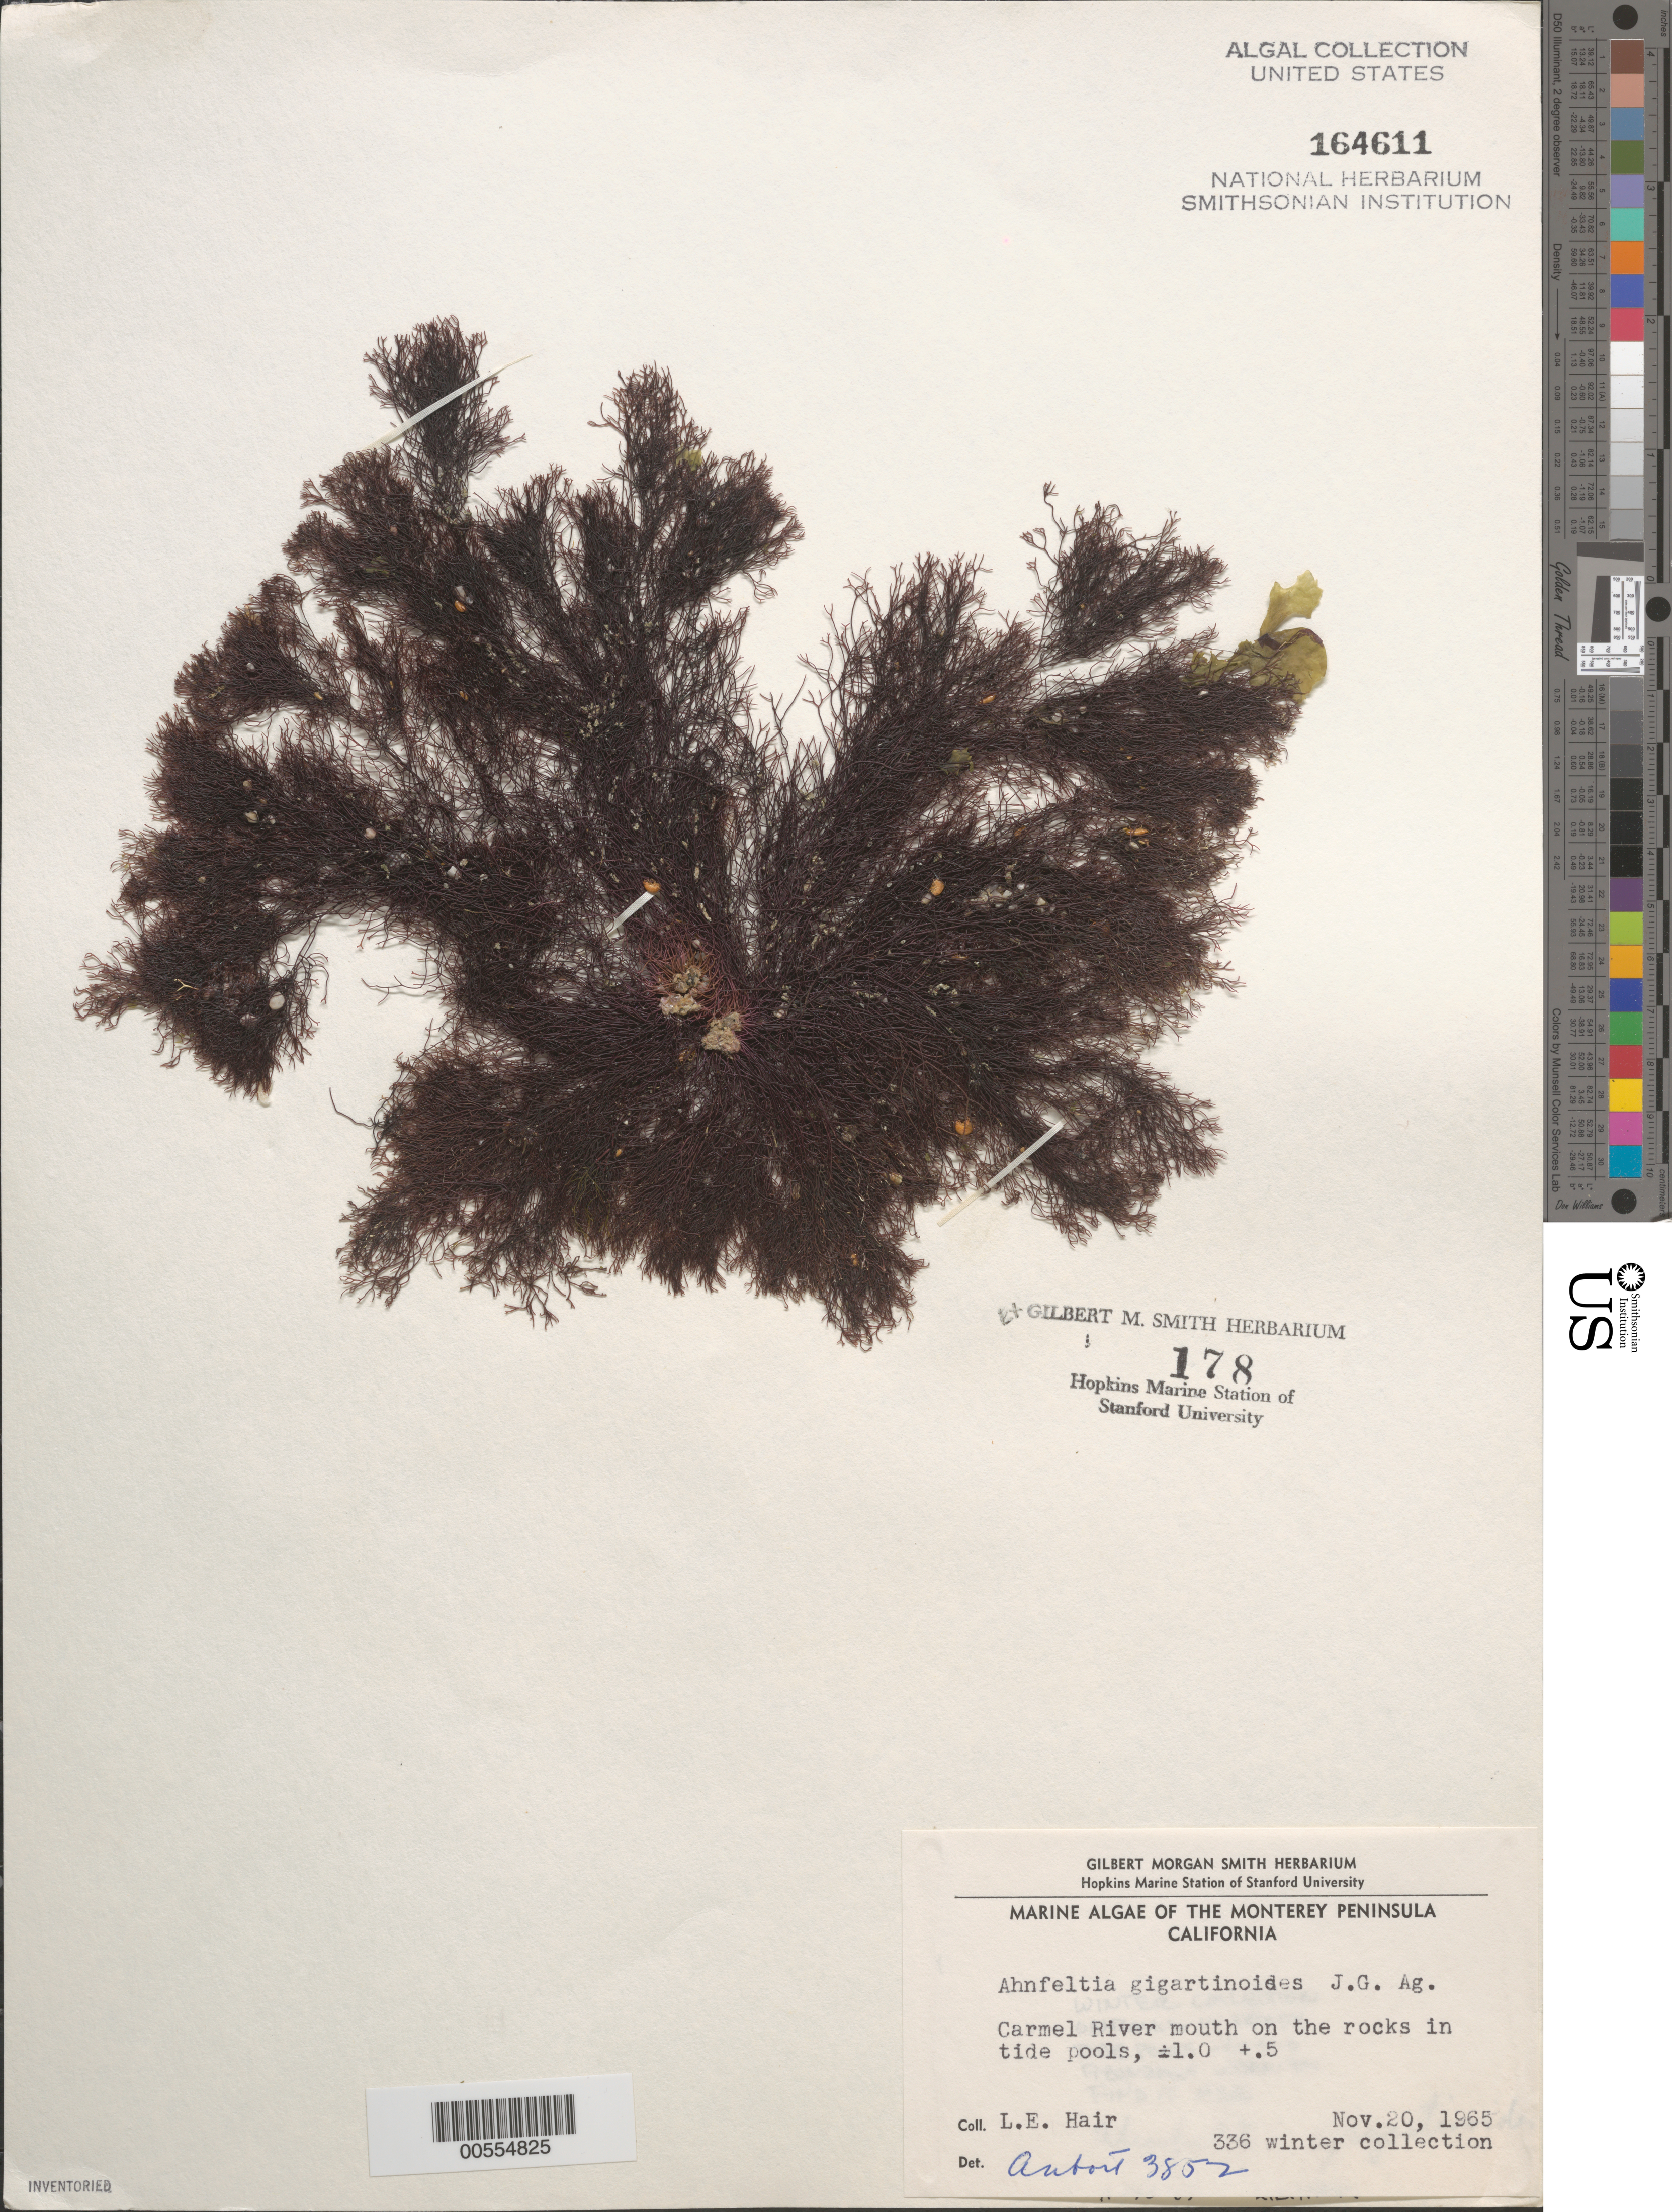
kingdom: Plantae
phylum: Rhodophyta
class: Florideophyceae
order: Ahnfeltiales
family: Ahnfeltiaceae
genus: Ahnfeltia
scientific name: Ahnfeltia gigartinoides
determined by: Abbott, Isabella A.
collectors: L. Hair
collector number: LEH 336 & IAA 3852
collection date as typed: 20 Nov 1965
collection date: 1965-11-20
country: United States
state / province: California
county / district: Monterey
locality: Carmel River mouth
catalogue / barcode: US 164611